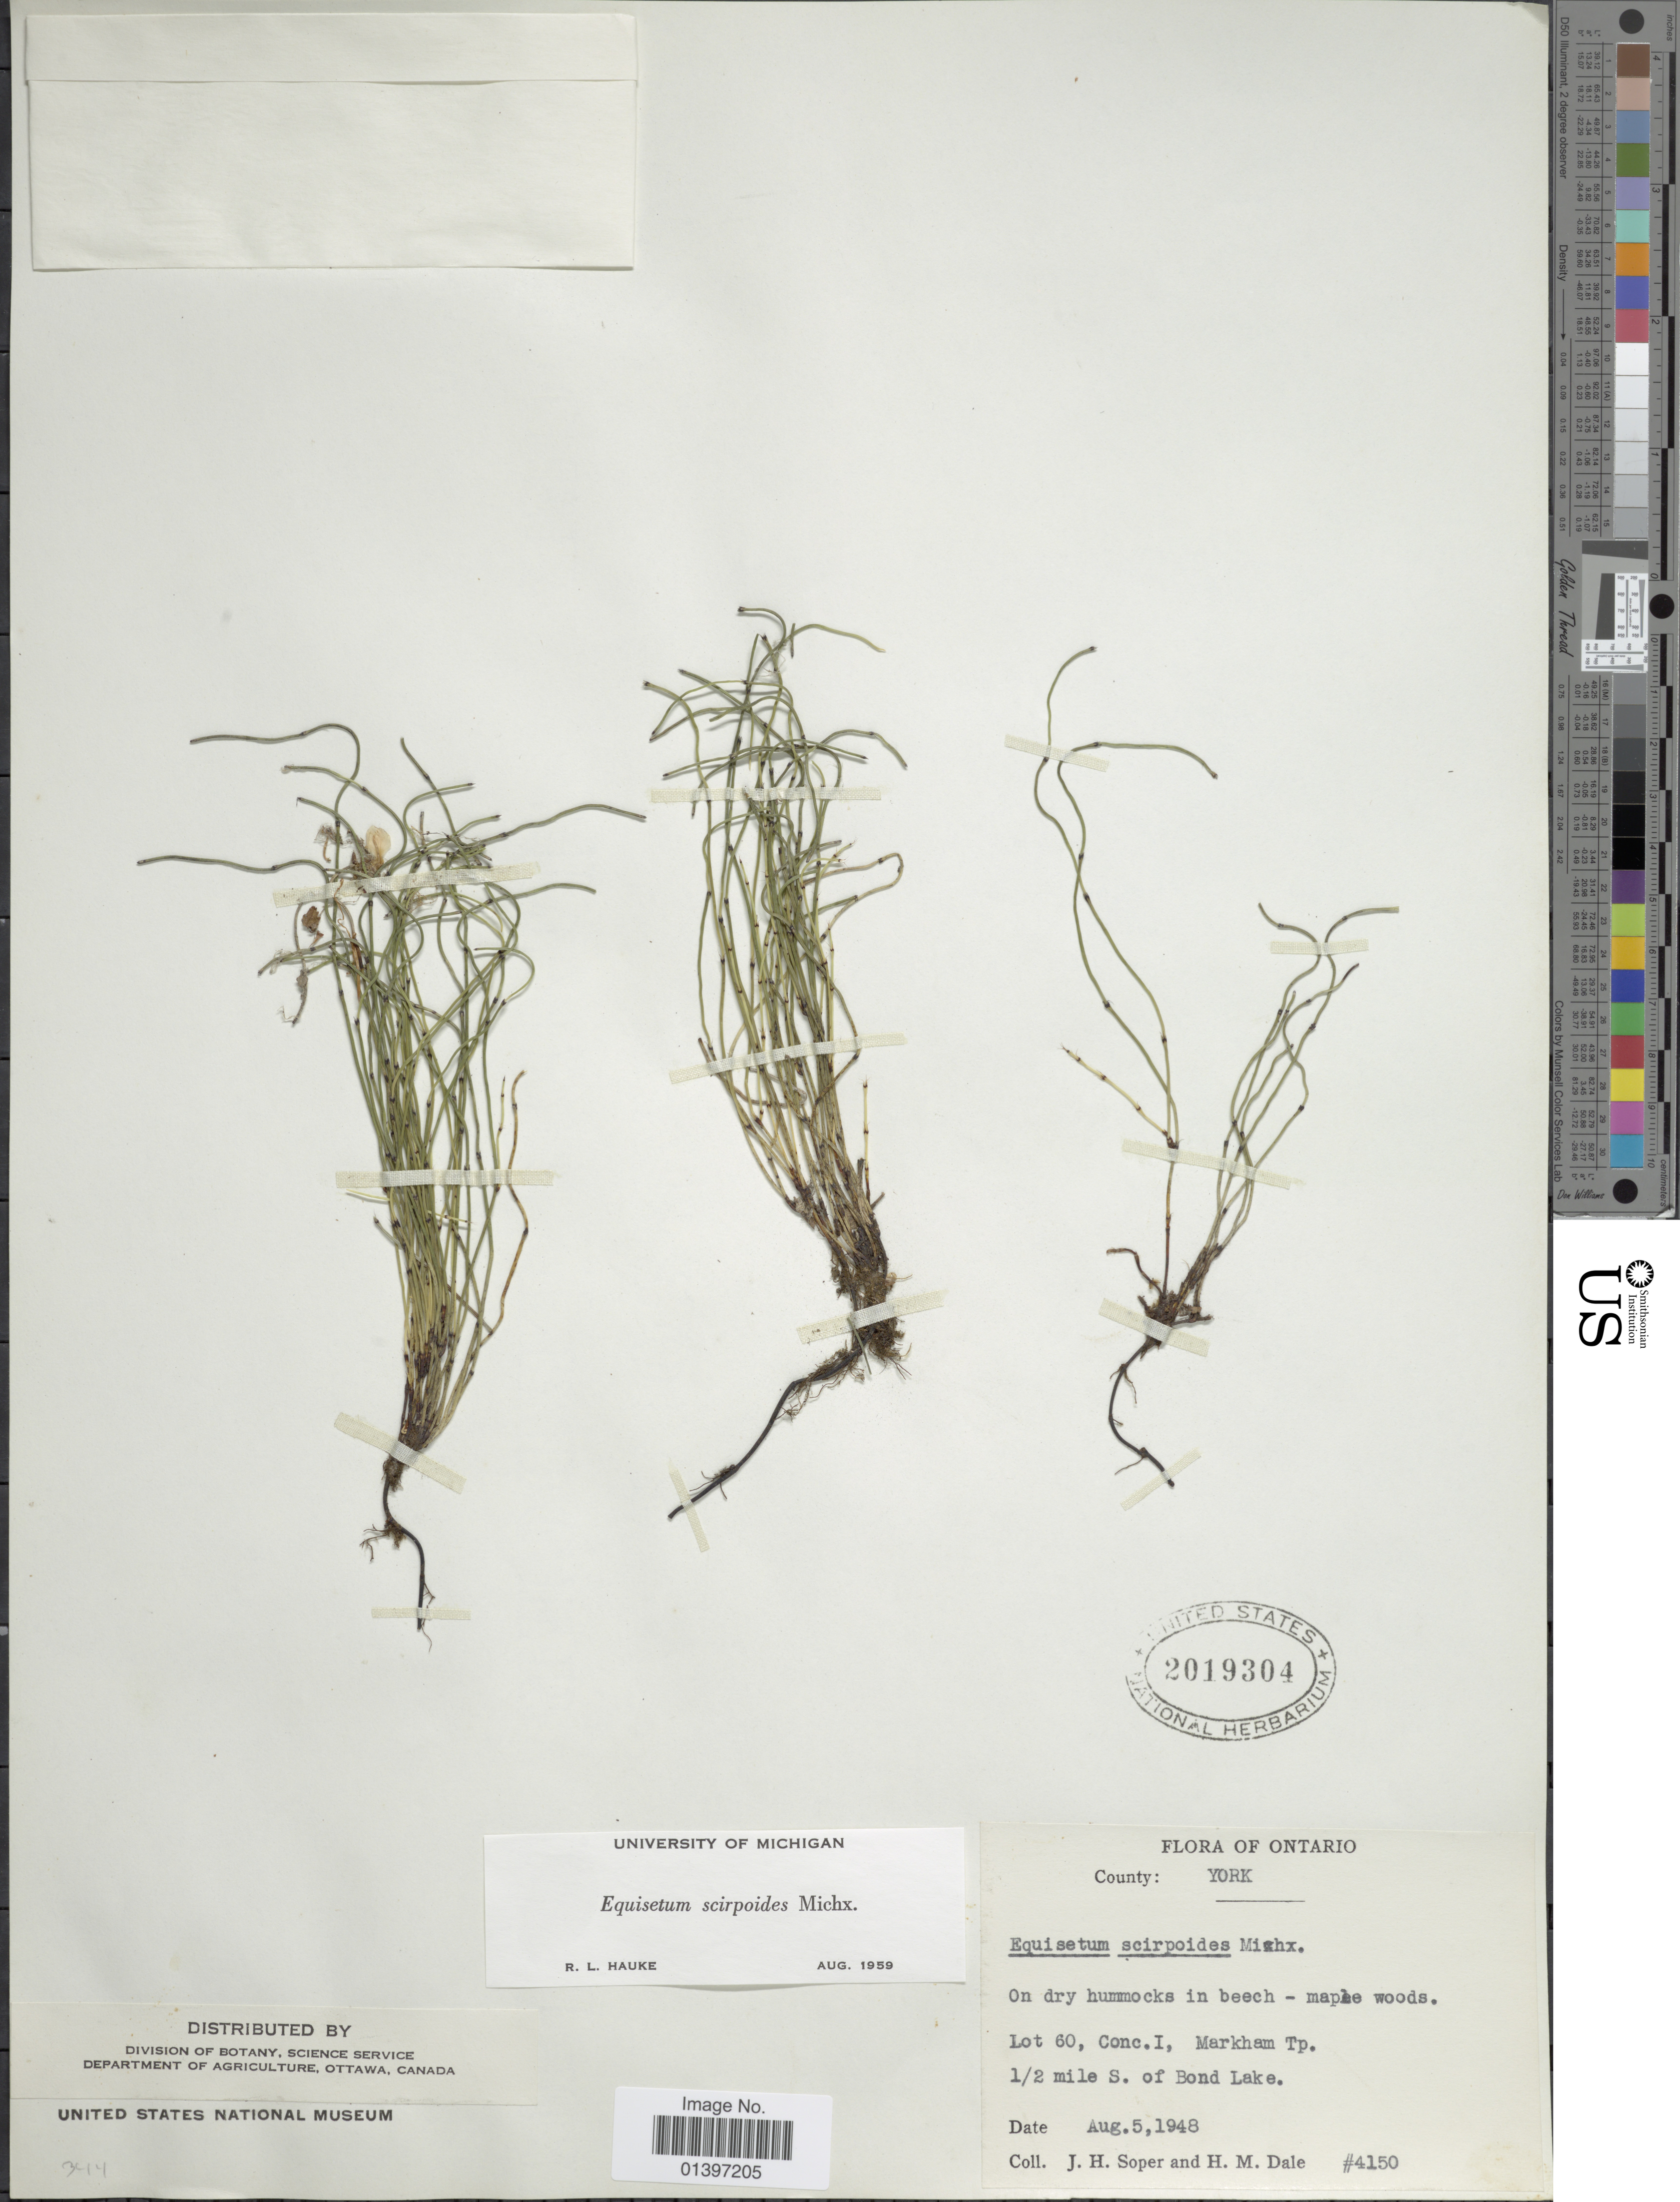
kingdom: Plantae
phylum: Tracheophyta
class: Polypodiopsida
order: Equisetales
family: Equisetaceae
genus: Equisetum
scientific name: Equisetum scirpoides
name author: Michx.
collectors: J. H. Soper & H. M. Dale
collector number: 4150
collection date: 1948-08-05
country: Canada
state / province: Ontario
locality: County: York, on dry hummocks in beech, Lot60, Conc.I, Markham Tp. 1/2 mile S. of Bond Lake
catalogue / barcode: US 2019304